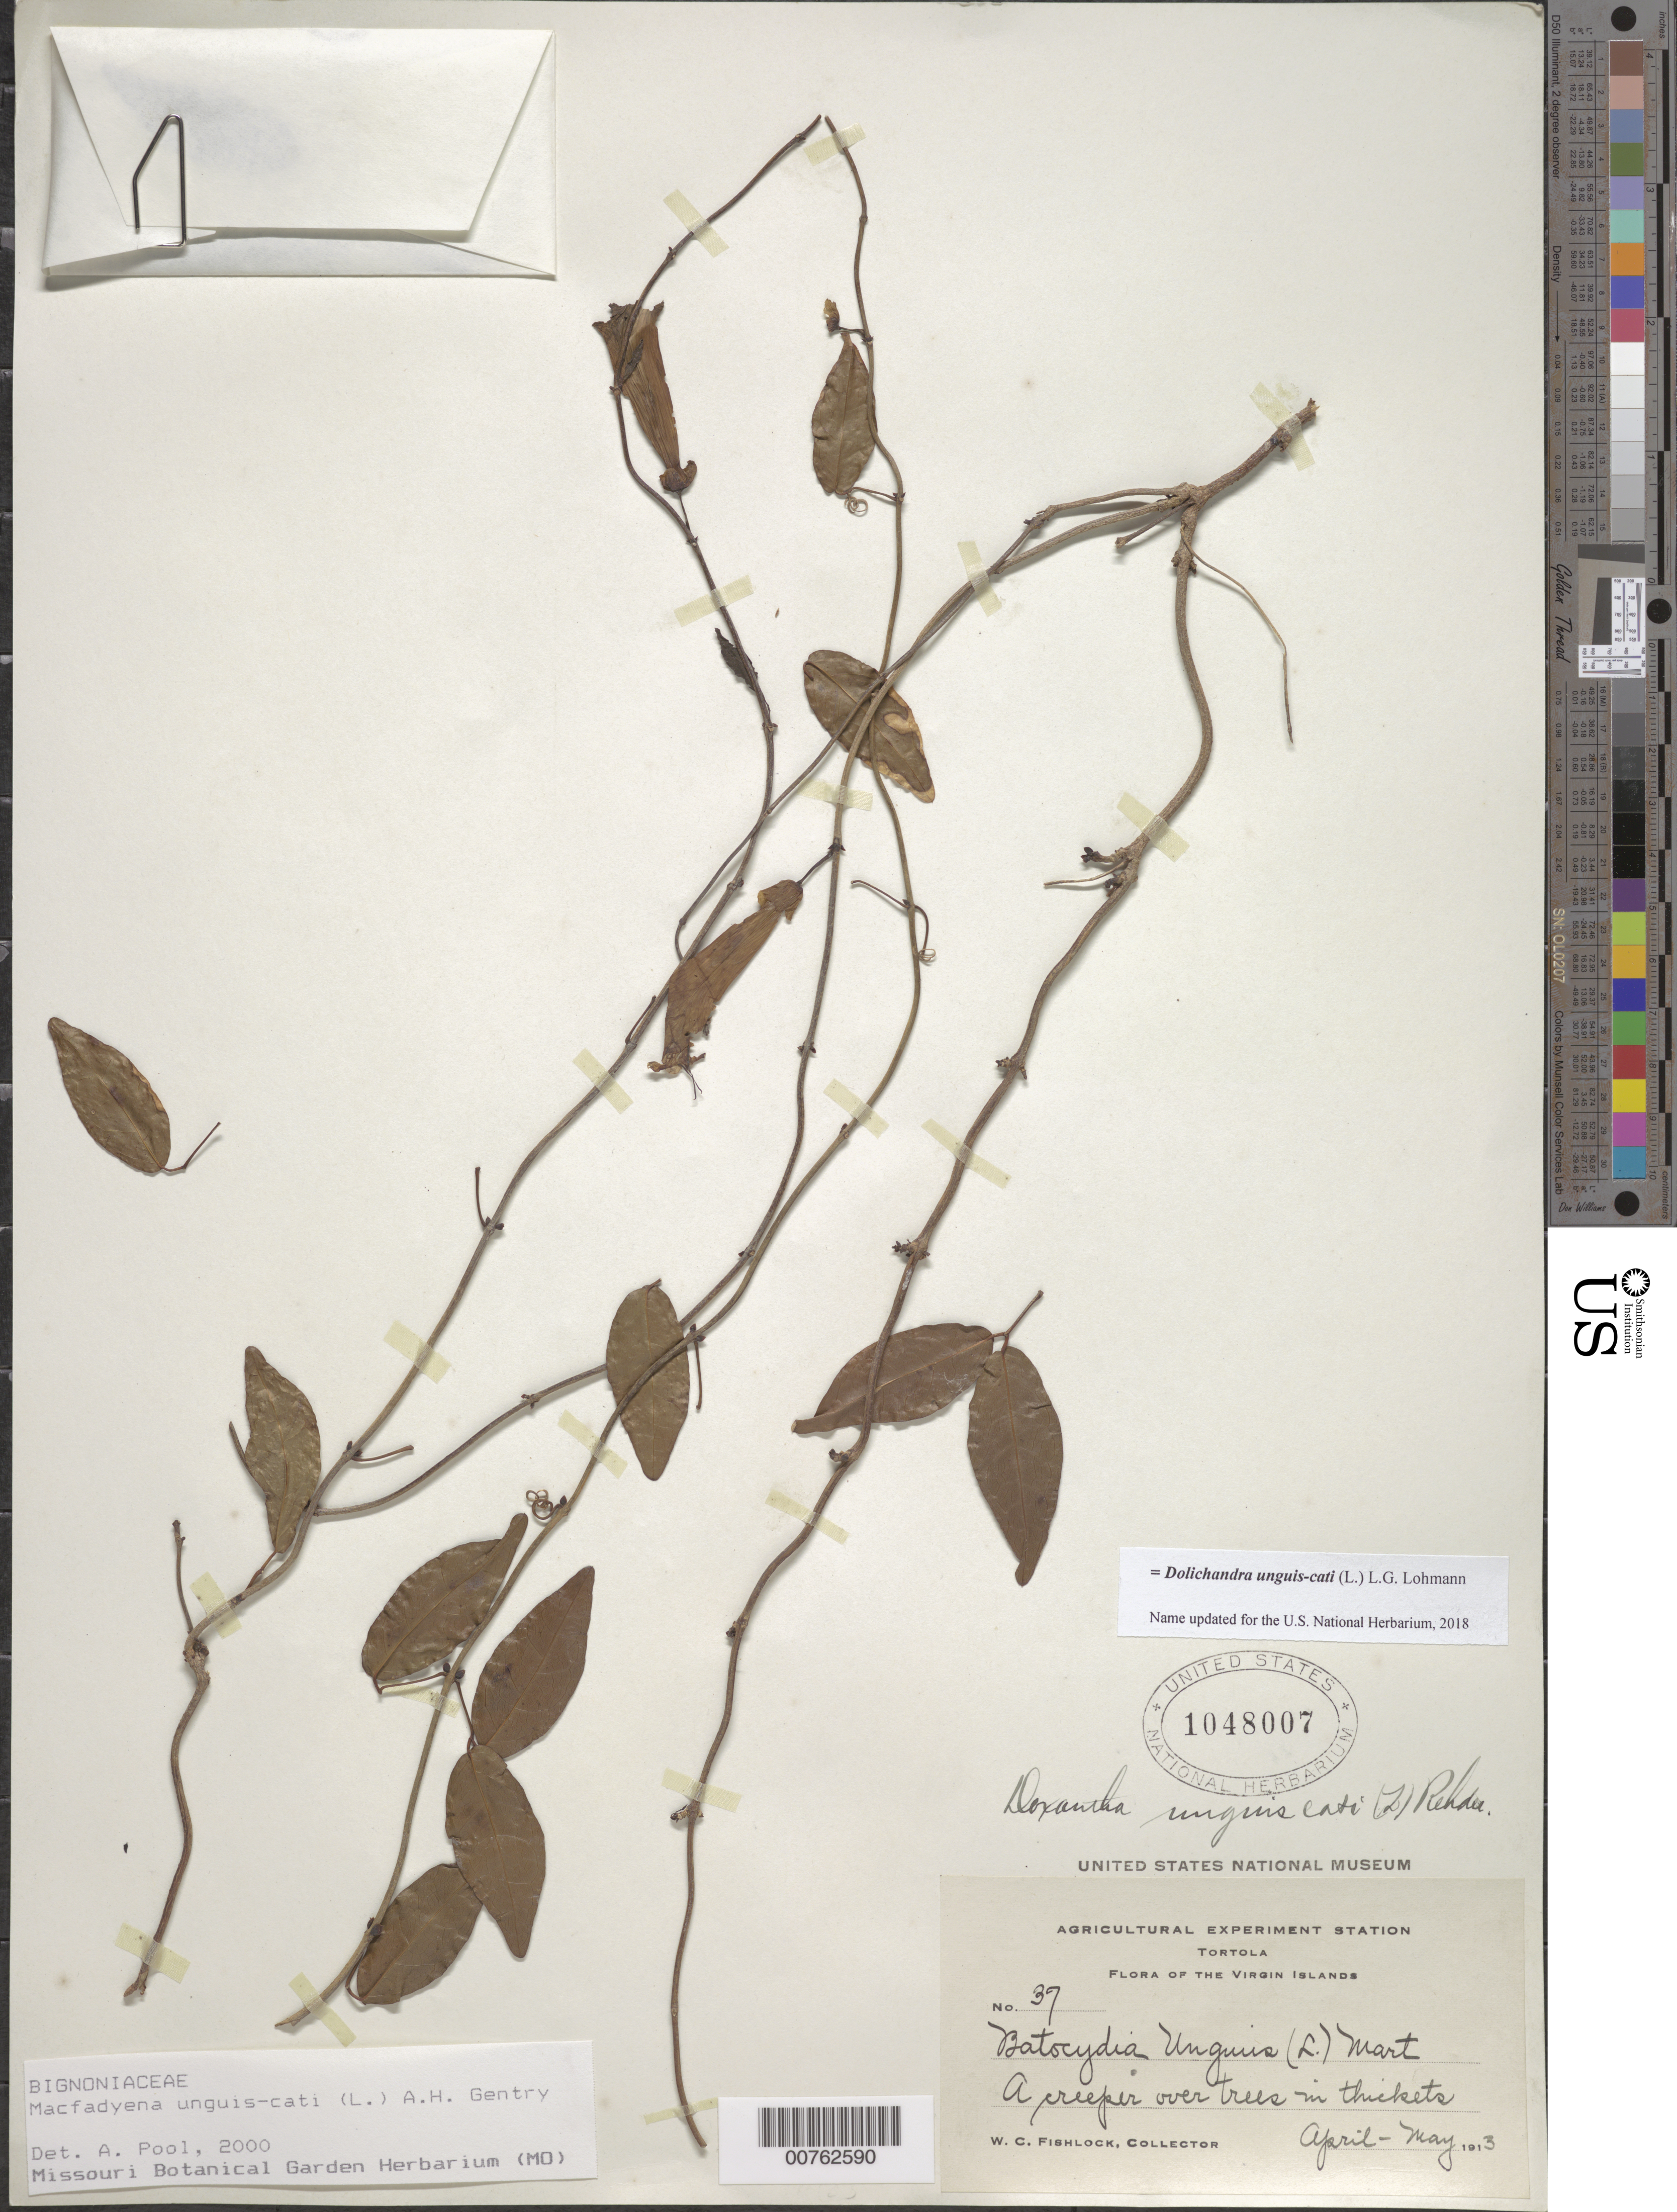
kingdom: Plantae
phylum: Tracheophyta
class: Magnoliopsida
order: Lamiales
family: Bignoniaceae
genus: Dolichandra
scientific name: Dolichandra unguis-cati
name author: (L.) L.G. Lohmann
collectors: W. Fishlock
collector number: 37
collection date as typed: Apr 1913 to -- May 1913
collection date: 1913-04/1913-05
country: British Virgin Islands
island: Tortola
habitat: Over trees in thickets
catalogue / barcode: US 1048007